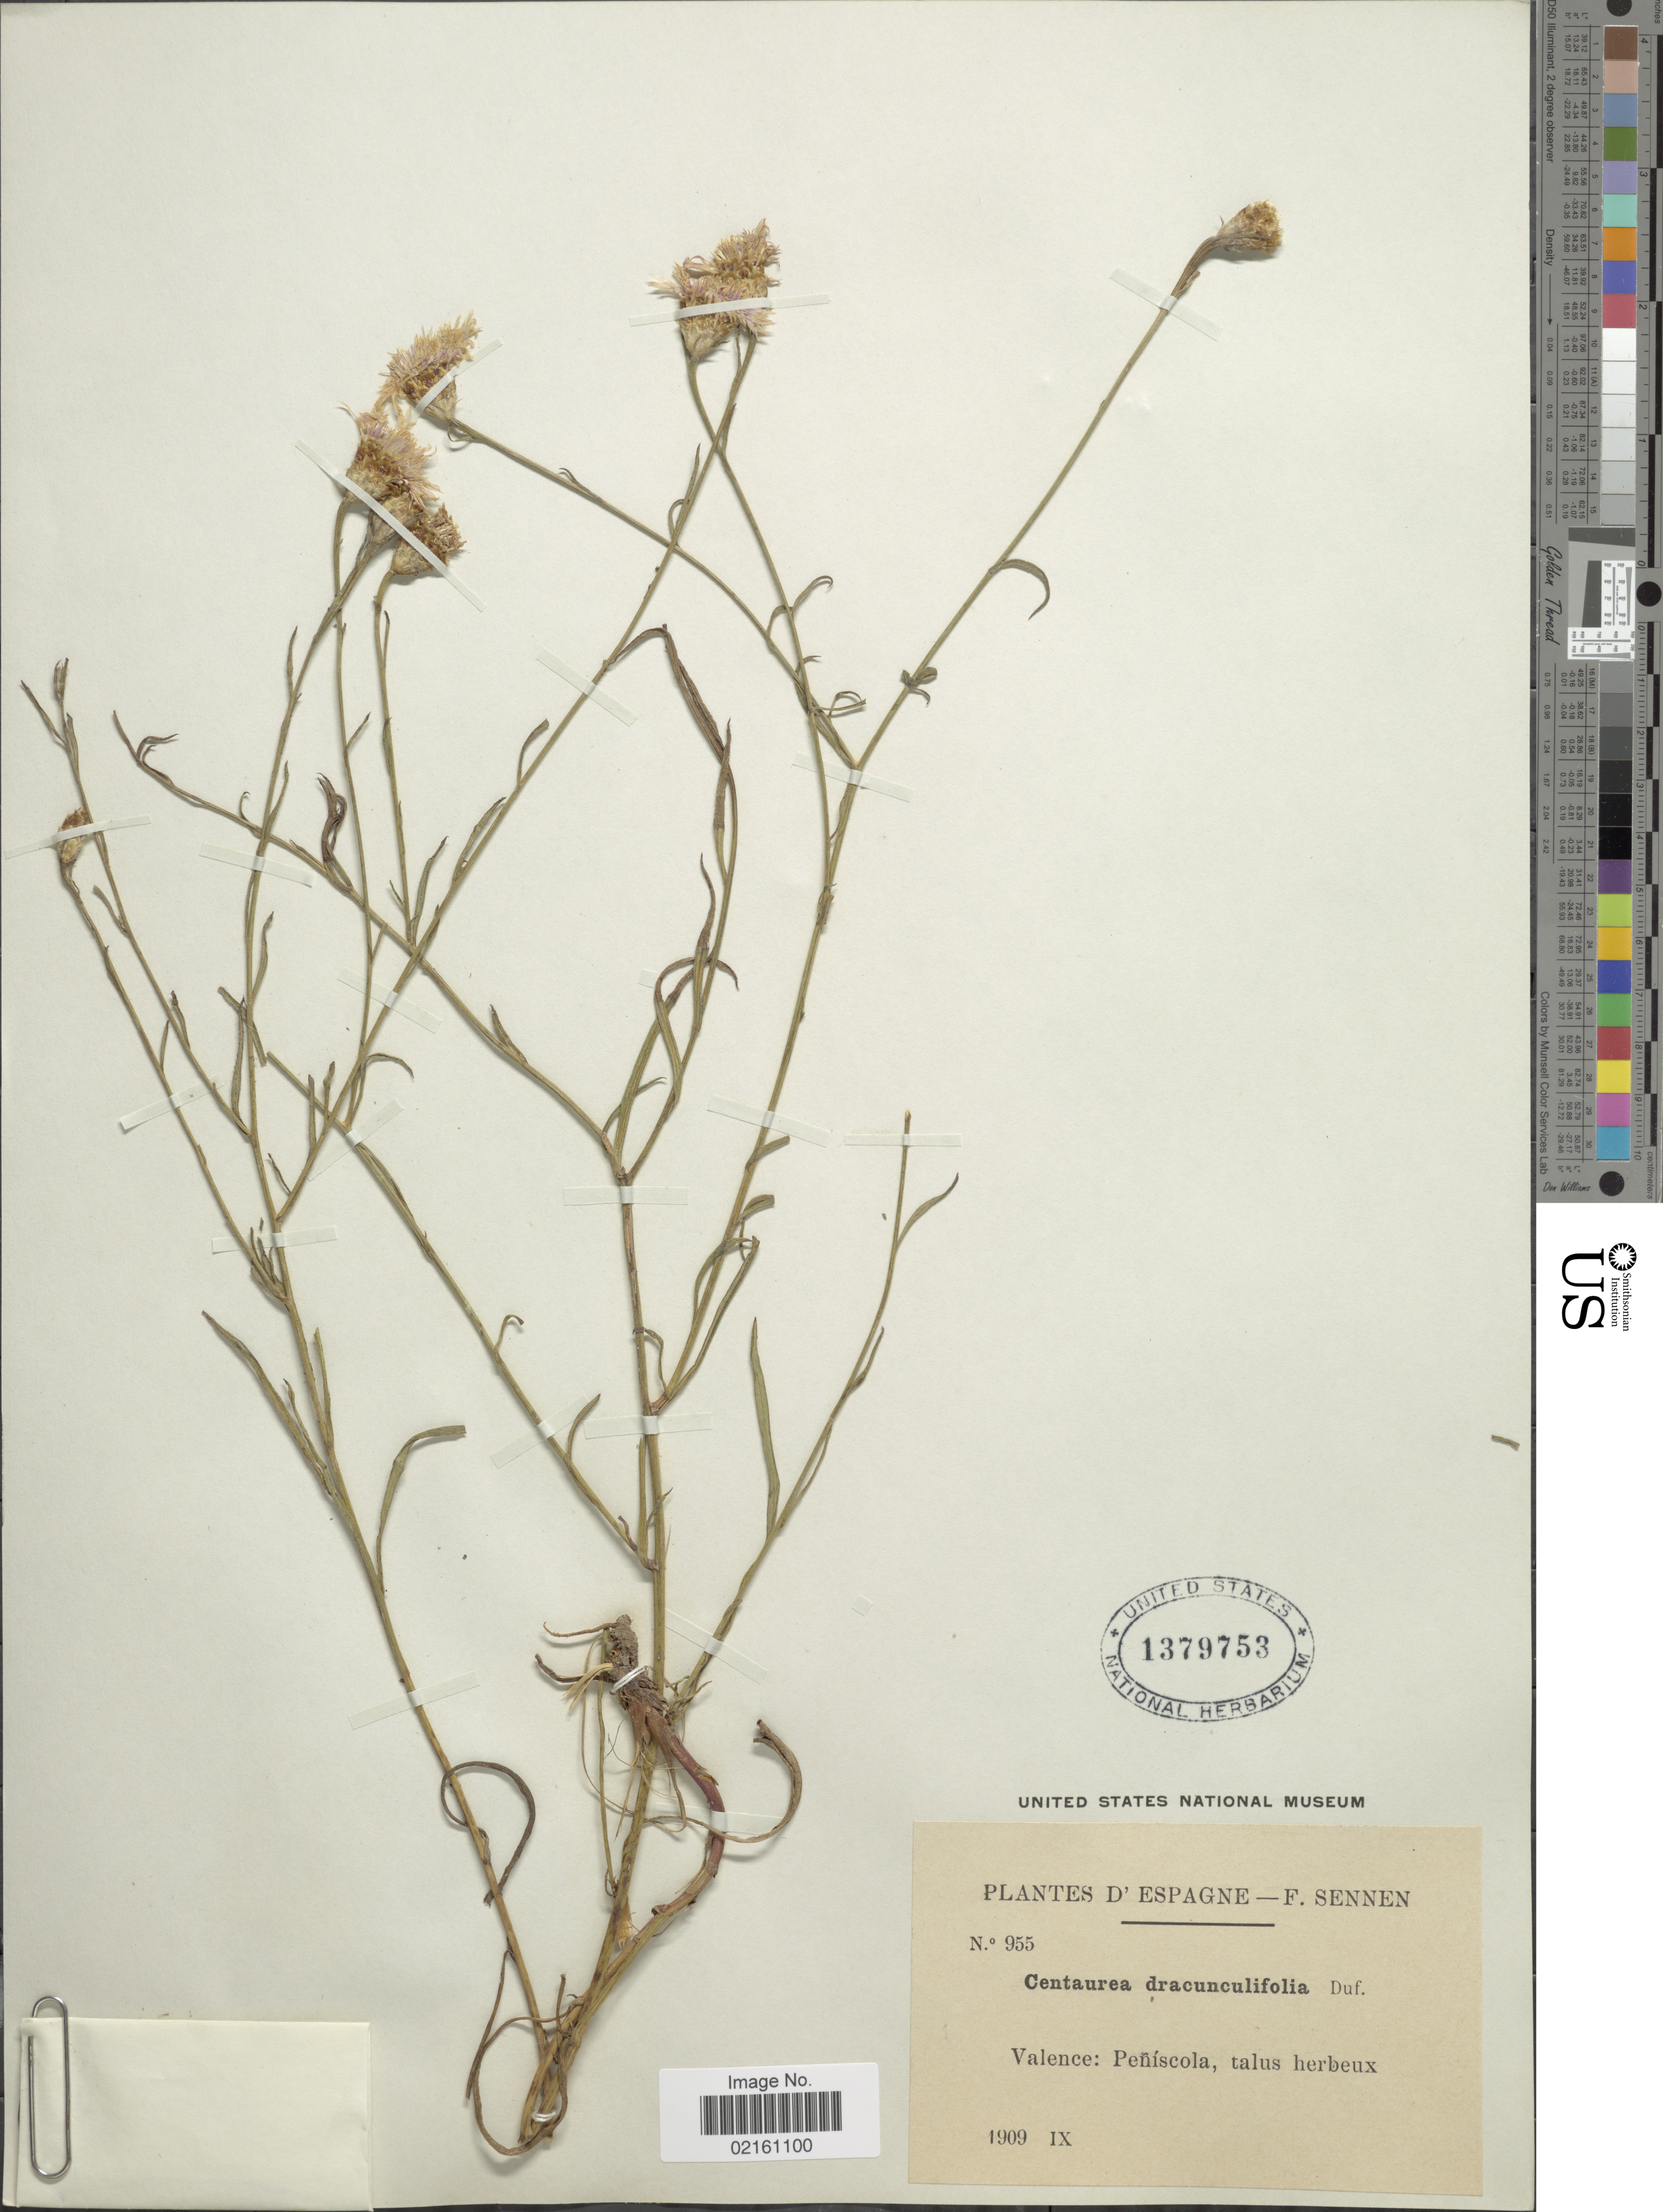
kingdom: Plantae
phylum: Tracheophyta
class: Magnoliopsida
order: Asterales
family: Asteraceae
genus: Centaurea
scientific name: Centaurea jacea subsp. dracunculifolia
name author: (A. Bolòs) Dufour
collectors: E. Sennen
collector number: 955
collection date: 1909-09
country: Spain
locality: Valence, Peniscola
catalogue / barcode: US 1379753